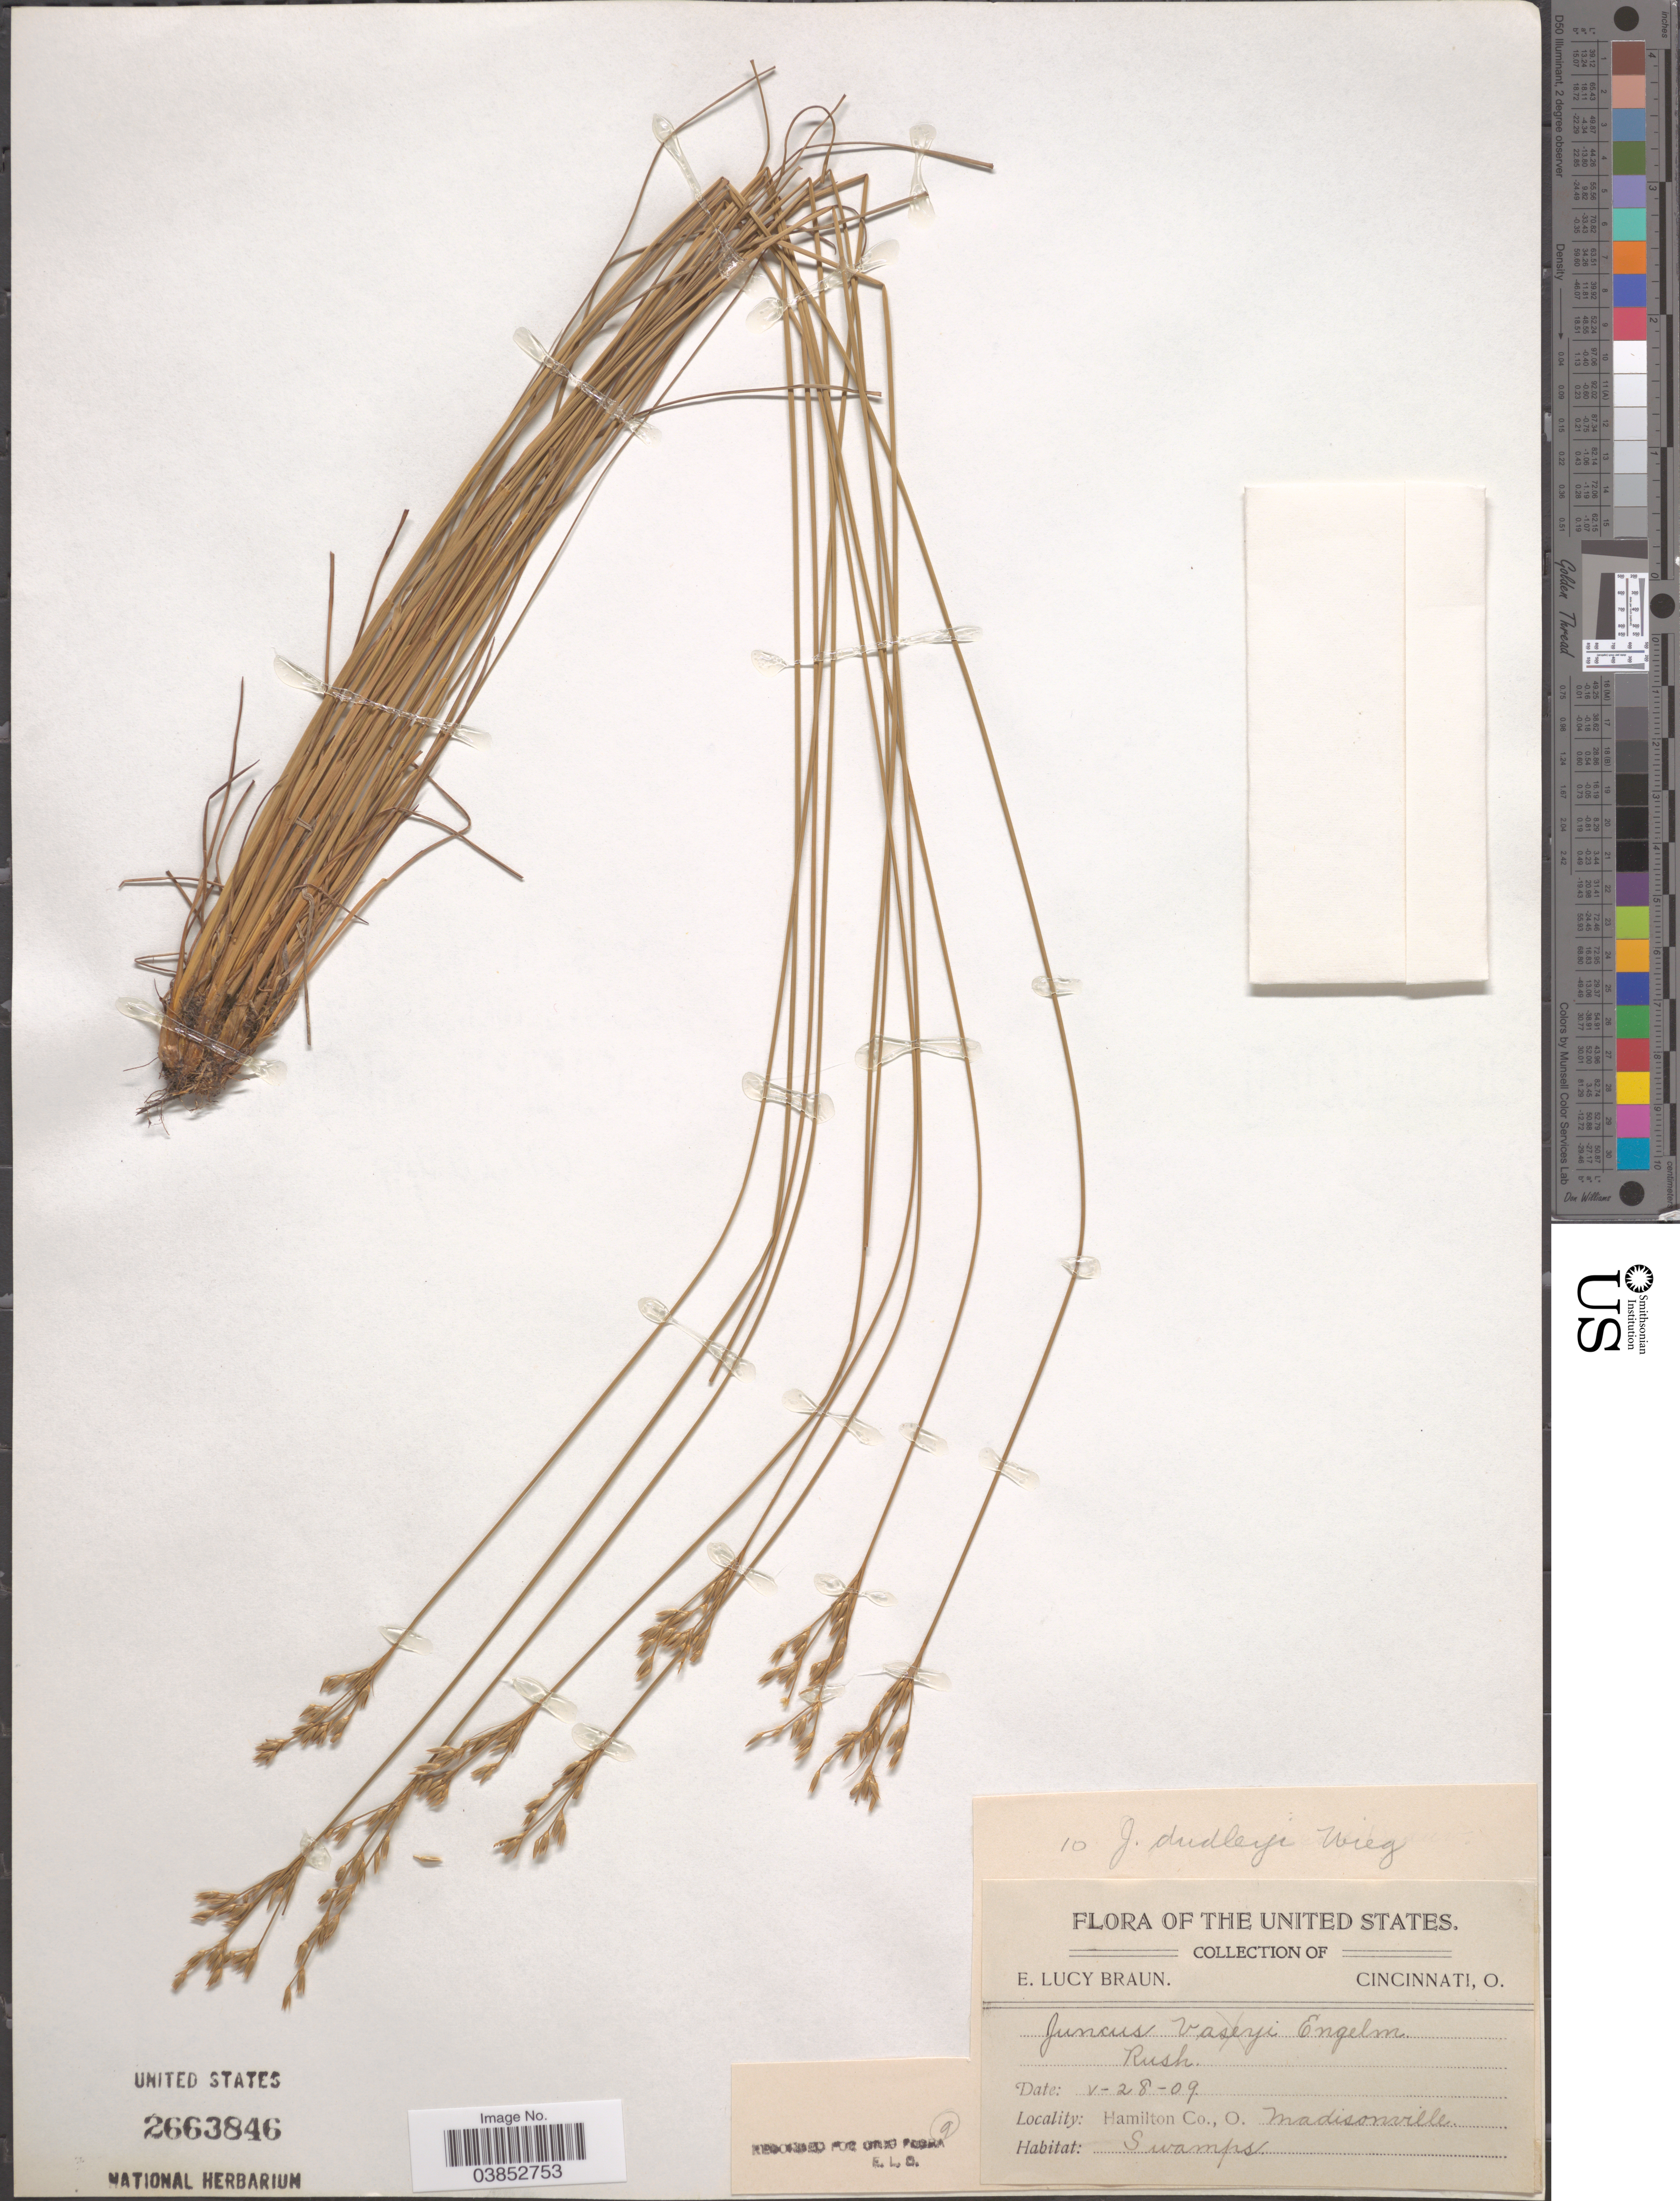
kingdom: Plantae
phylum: Tracheophyta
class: Liliopsida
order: Poales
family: Juncaceae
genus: Juncus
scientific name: Juncus dudleyi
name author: Wiegand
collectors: E. L. Braun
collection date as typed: Transcribed d/m/y: 28/5/9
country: United States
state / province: Ohio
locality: Rush. Hamilton Co. Madisonville.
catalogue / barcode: US 2663846